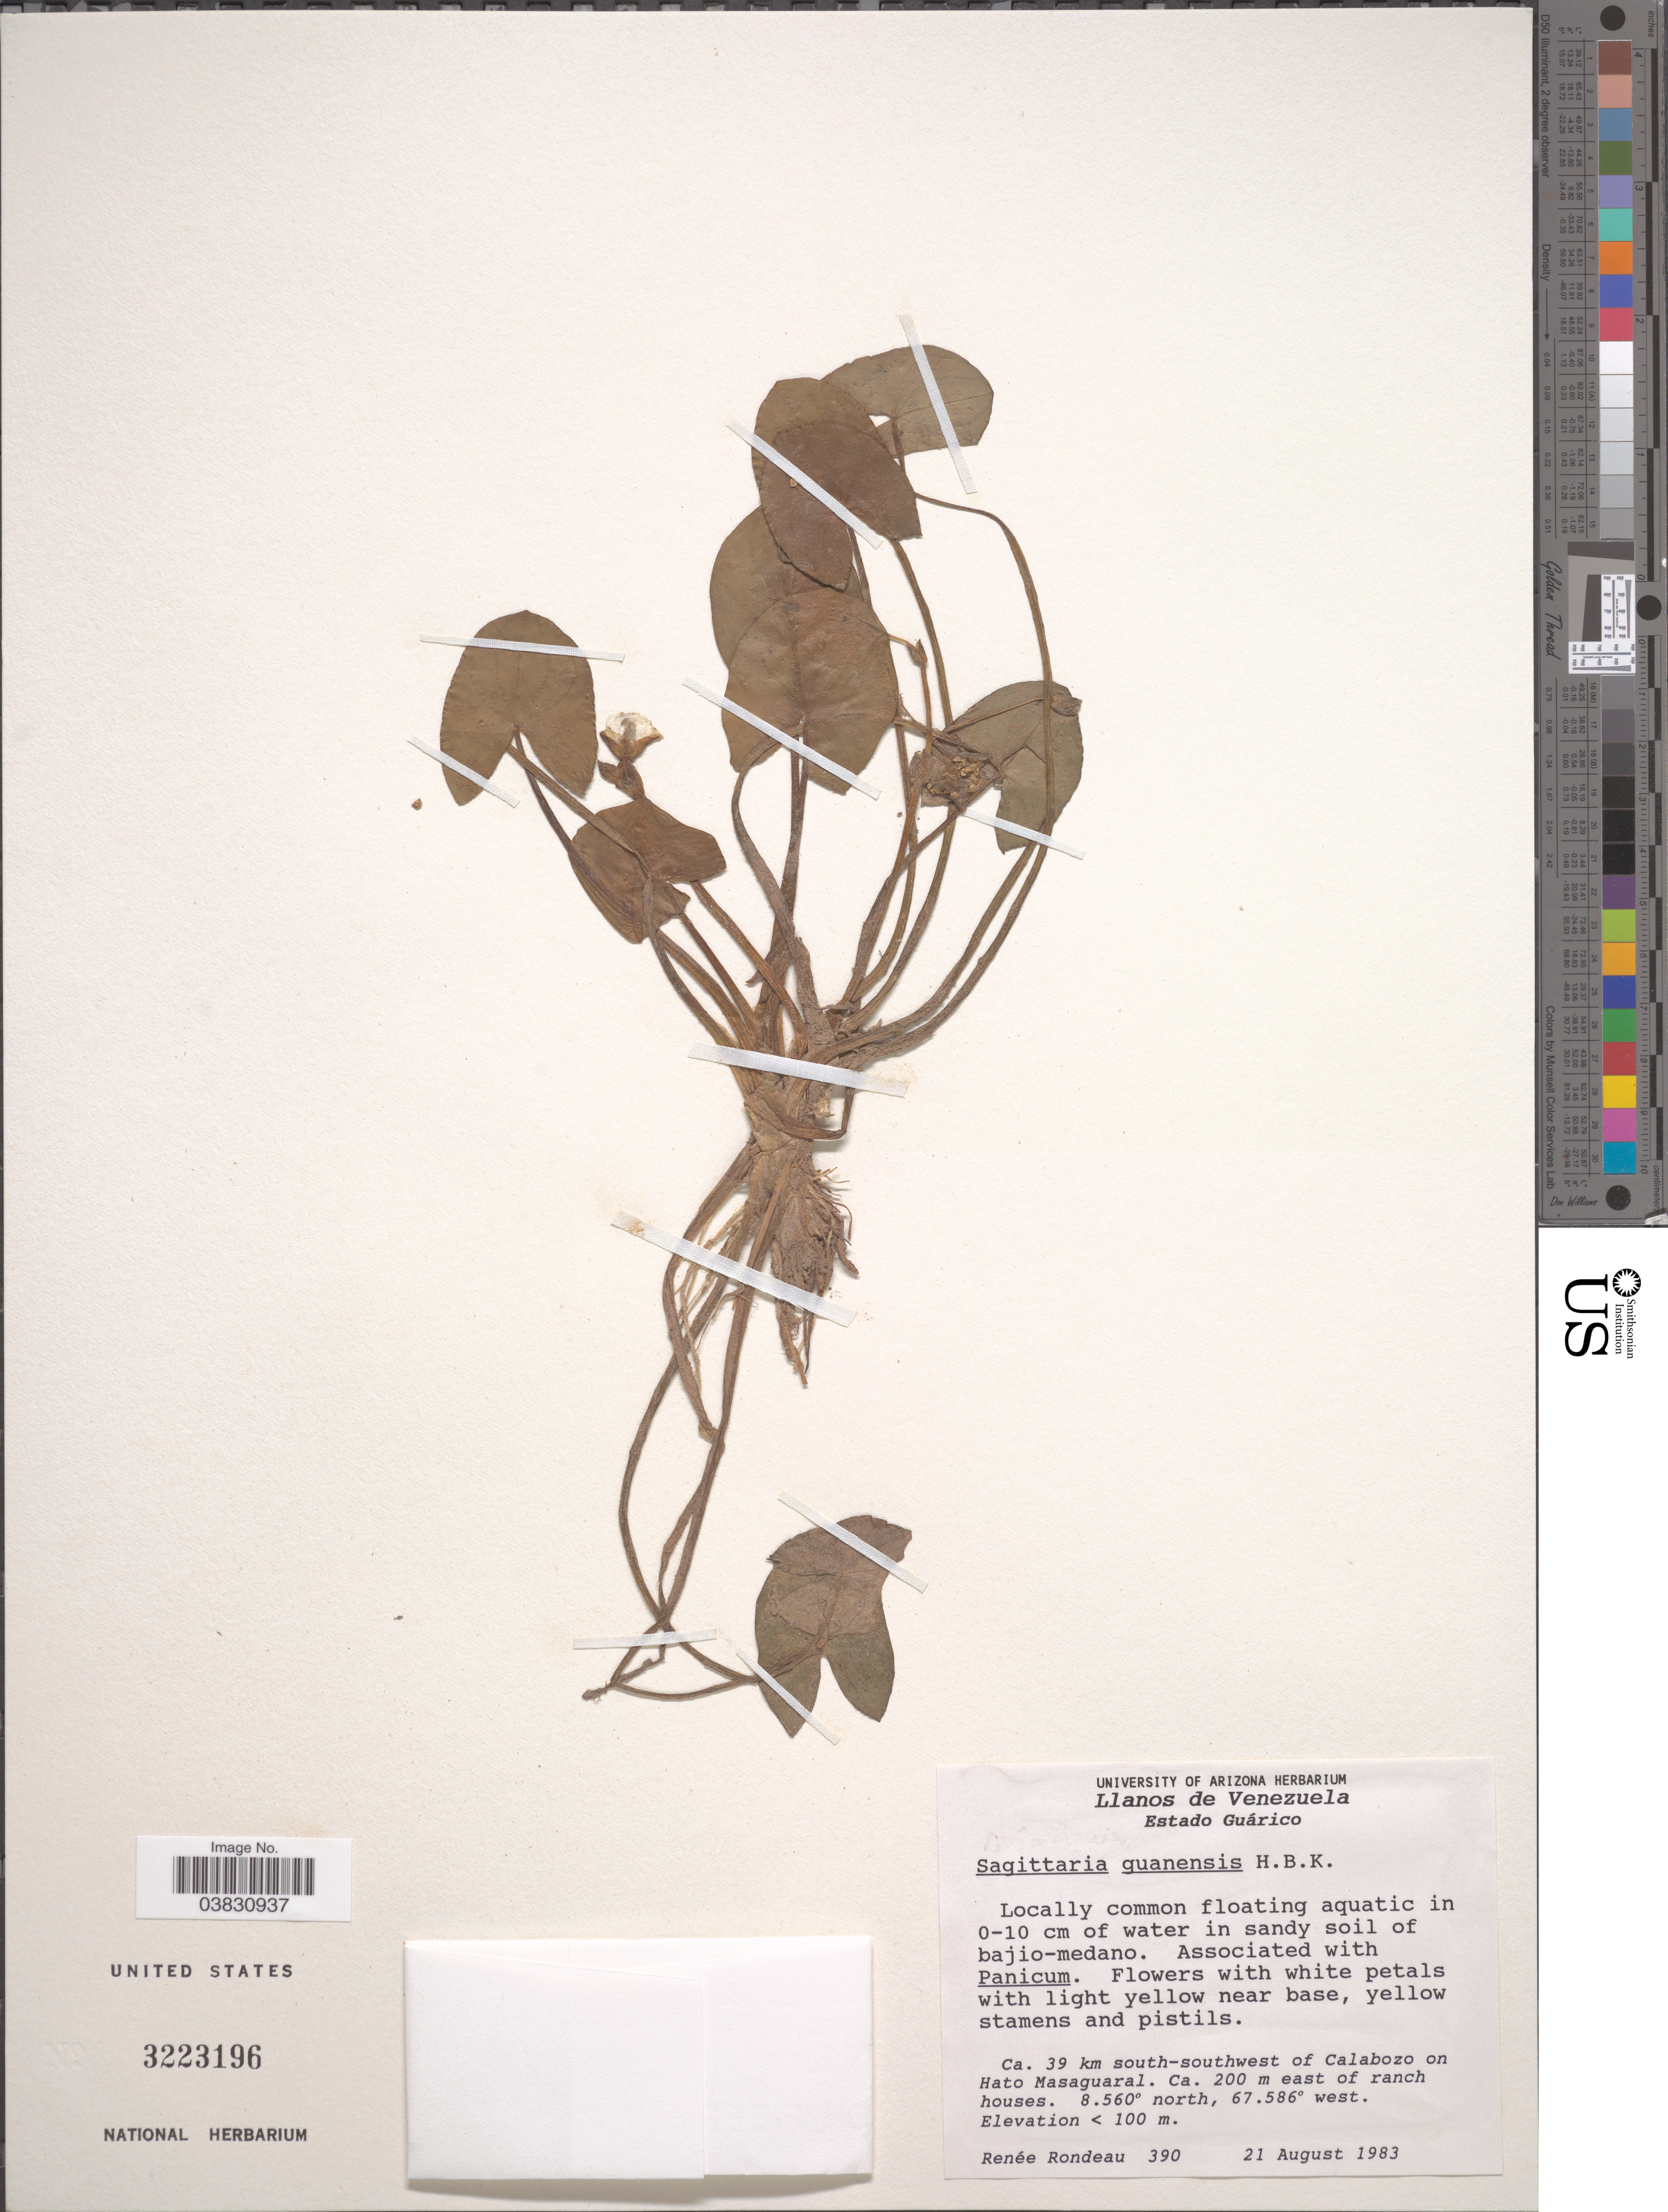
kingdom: Plantae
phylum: Tracheophyta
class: Liliopsida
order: Alismatales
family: Alismataceae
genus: Sagittaria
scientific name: Sagittaria guayanensis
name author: Kunth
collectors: R. Rondeau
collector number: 390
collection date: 1983-08-21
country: Venezuela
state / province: Guarico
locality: Llanos de Venezuela. Ca. 39 km south-southwest of Calabozo on Hato Masaguaral. Ca. 200 m east of ranch houses.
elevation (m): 100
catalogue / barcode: US 3223196